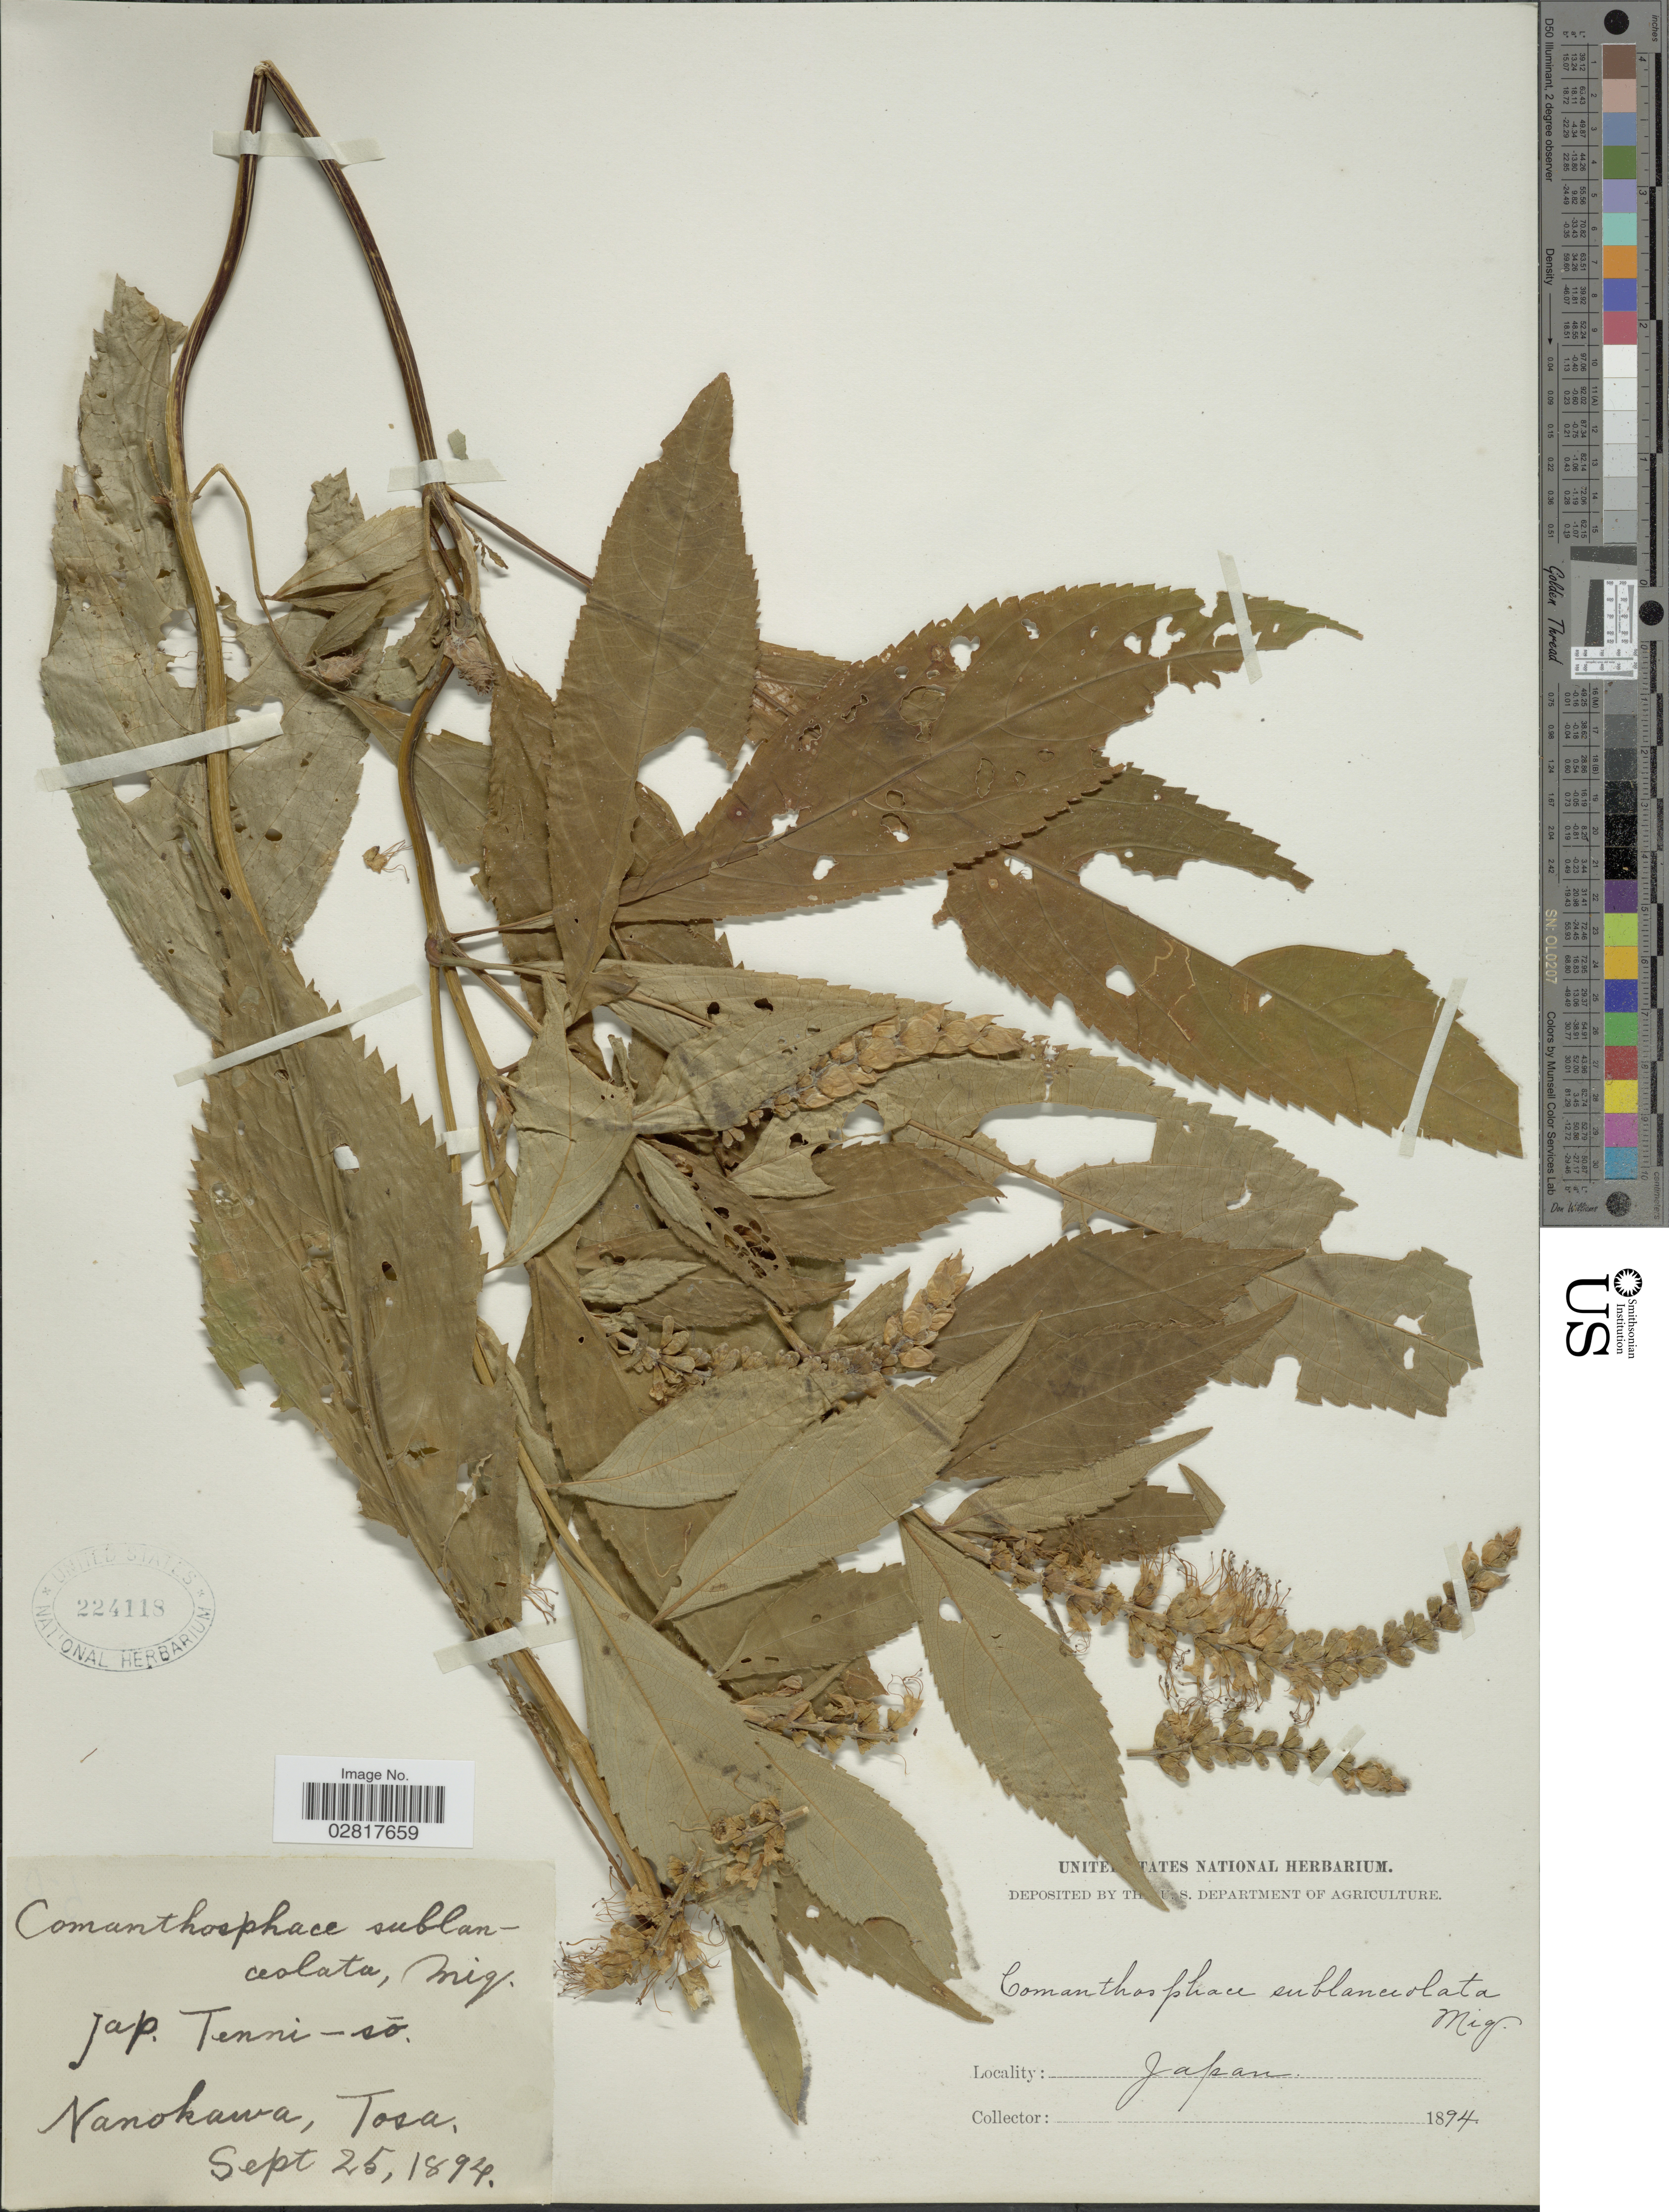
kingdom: Plantae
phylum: Tracheophyta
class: Magnoliopsida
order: Lamiales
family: Lamiaceae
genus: Comanthosphace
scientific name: Comanthosphace sublanceolata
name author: (Miq.) S. Moore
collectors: ex herb. United States National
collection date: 1894-09-25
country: Japan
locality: Nanokawa, Tosa.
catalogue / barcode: US 224118